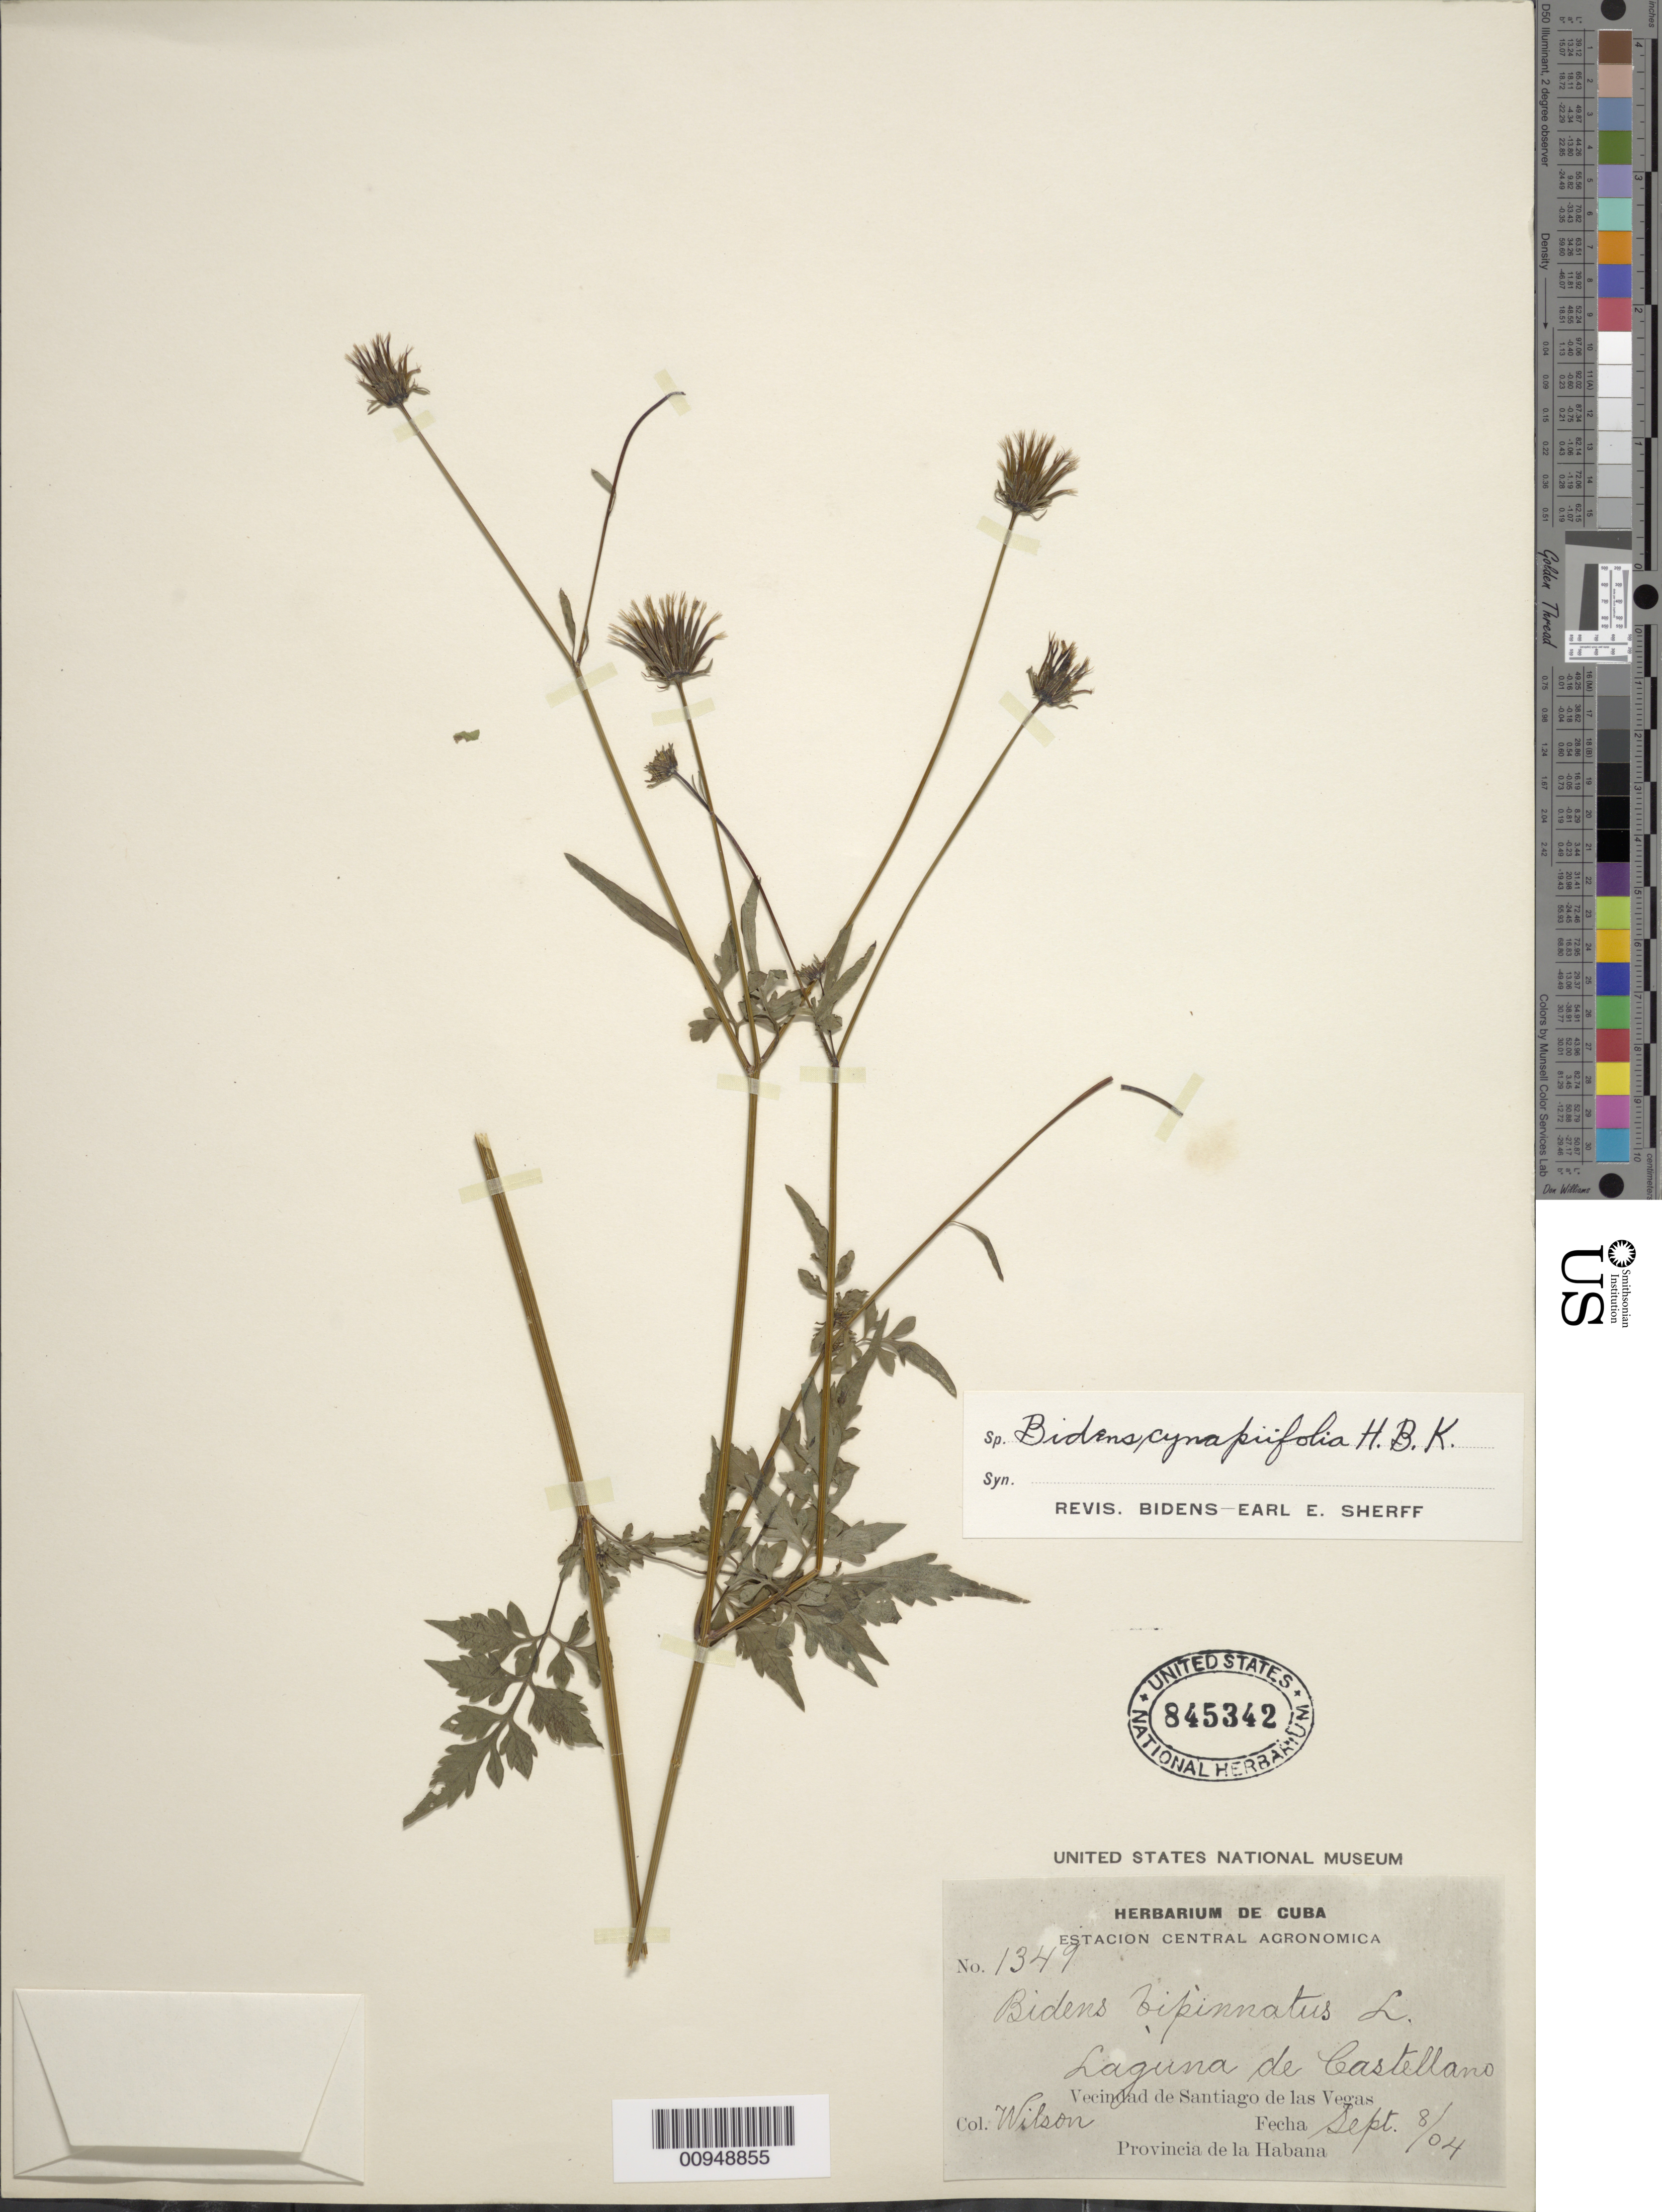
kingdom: Plantae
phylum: Tracheophyta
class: Magnoliopsida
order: Asterales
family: Asteraceae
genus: Bidens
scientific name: Bidens cynapiifolia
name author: Kunth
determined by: Sherff, E. E.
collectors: -- Wilson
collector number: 1349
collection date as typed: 08 Sep 1904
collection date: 1904-09-08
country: Cuba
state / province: La Habana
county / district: Municipio Boyeros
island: Cuba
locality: Lagunas de Castellanos, two and a half miles south-west of Santiago de las Vegas (vecindad de)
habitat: swamps and lagoons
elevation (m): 97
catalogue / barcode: US 845342